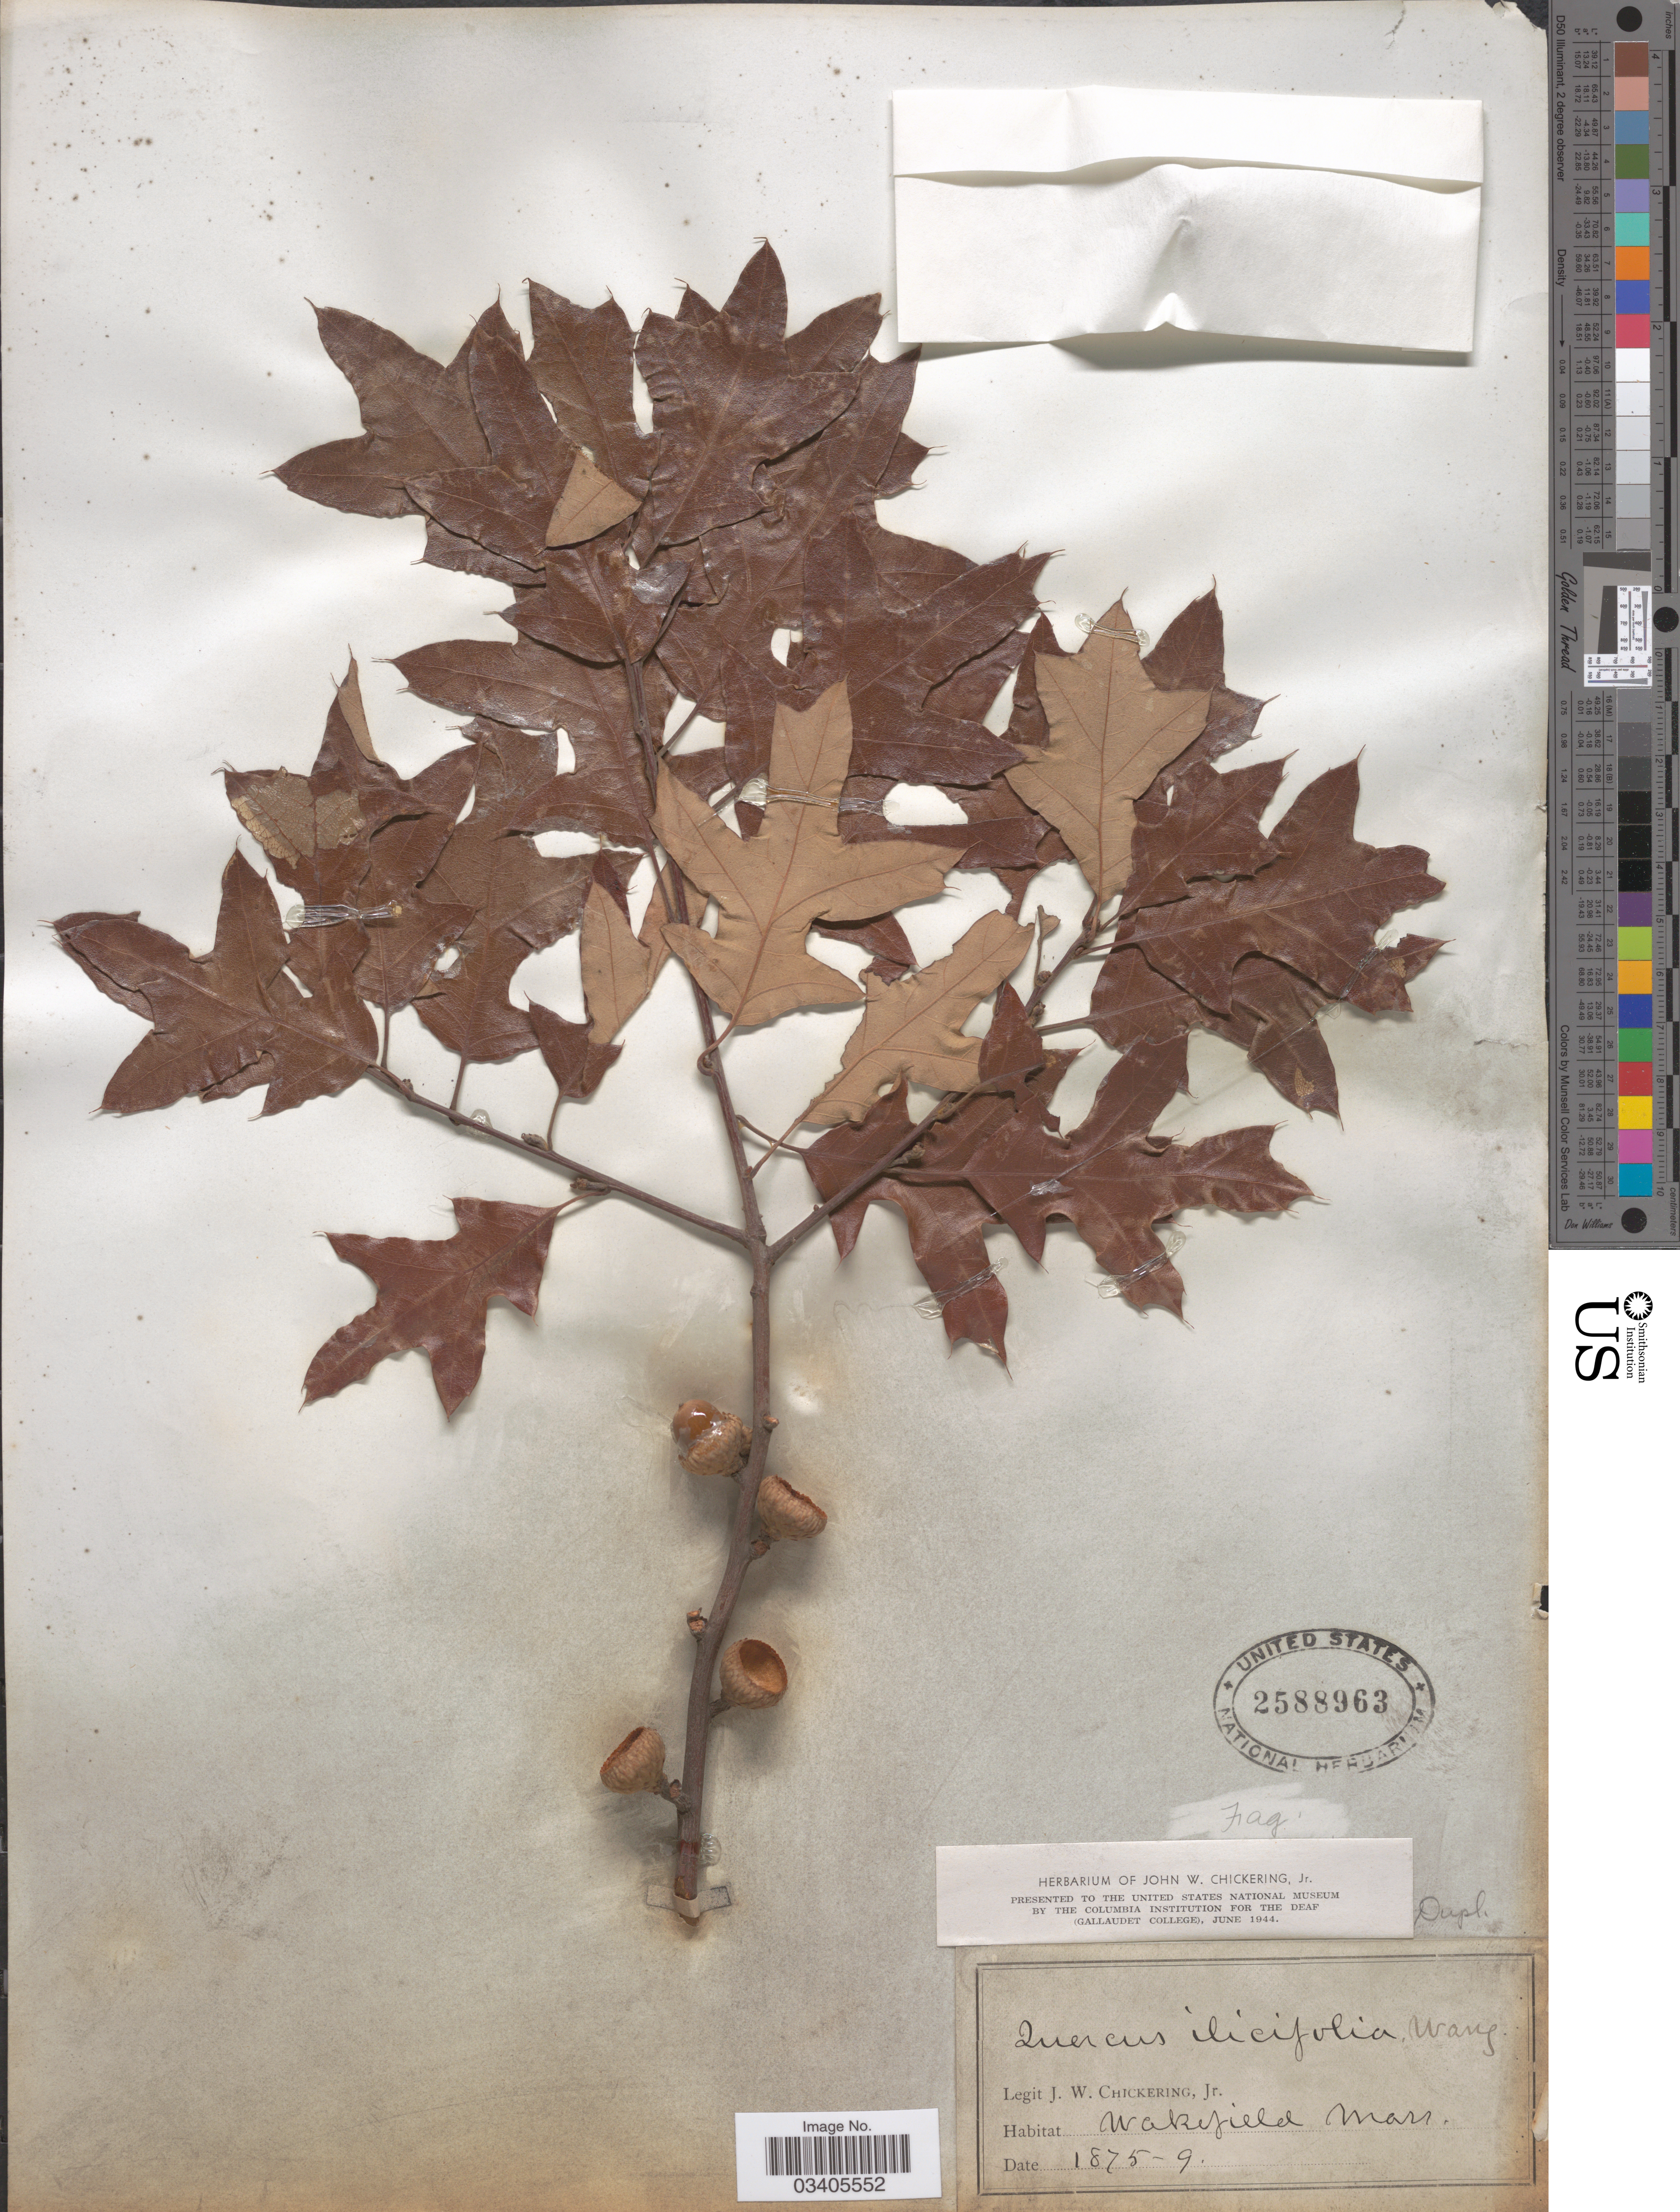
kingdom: Plantae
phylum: Tracheophyta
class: Magnoliopsida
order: Fagales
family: Fagaceae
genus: Quercus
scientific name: Quercus ilicifolia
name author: Wangenh.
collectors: J. W. Chickering Jr.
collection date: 1875-09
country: United States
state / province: Massachusetts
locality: Wakefield.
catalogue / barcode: US 2588963